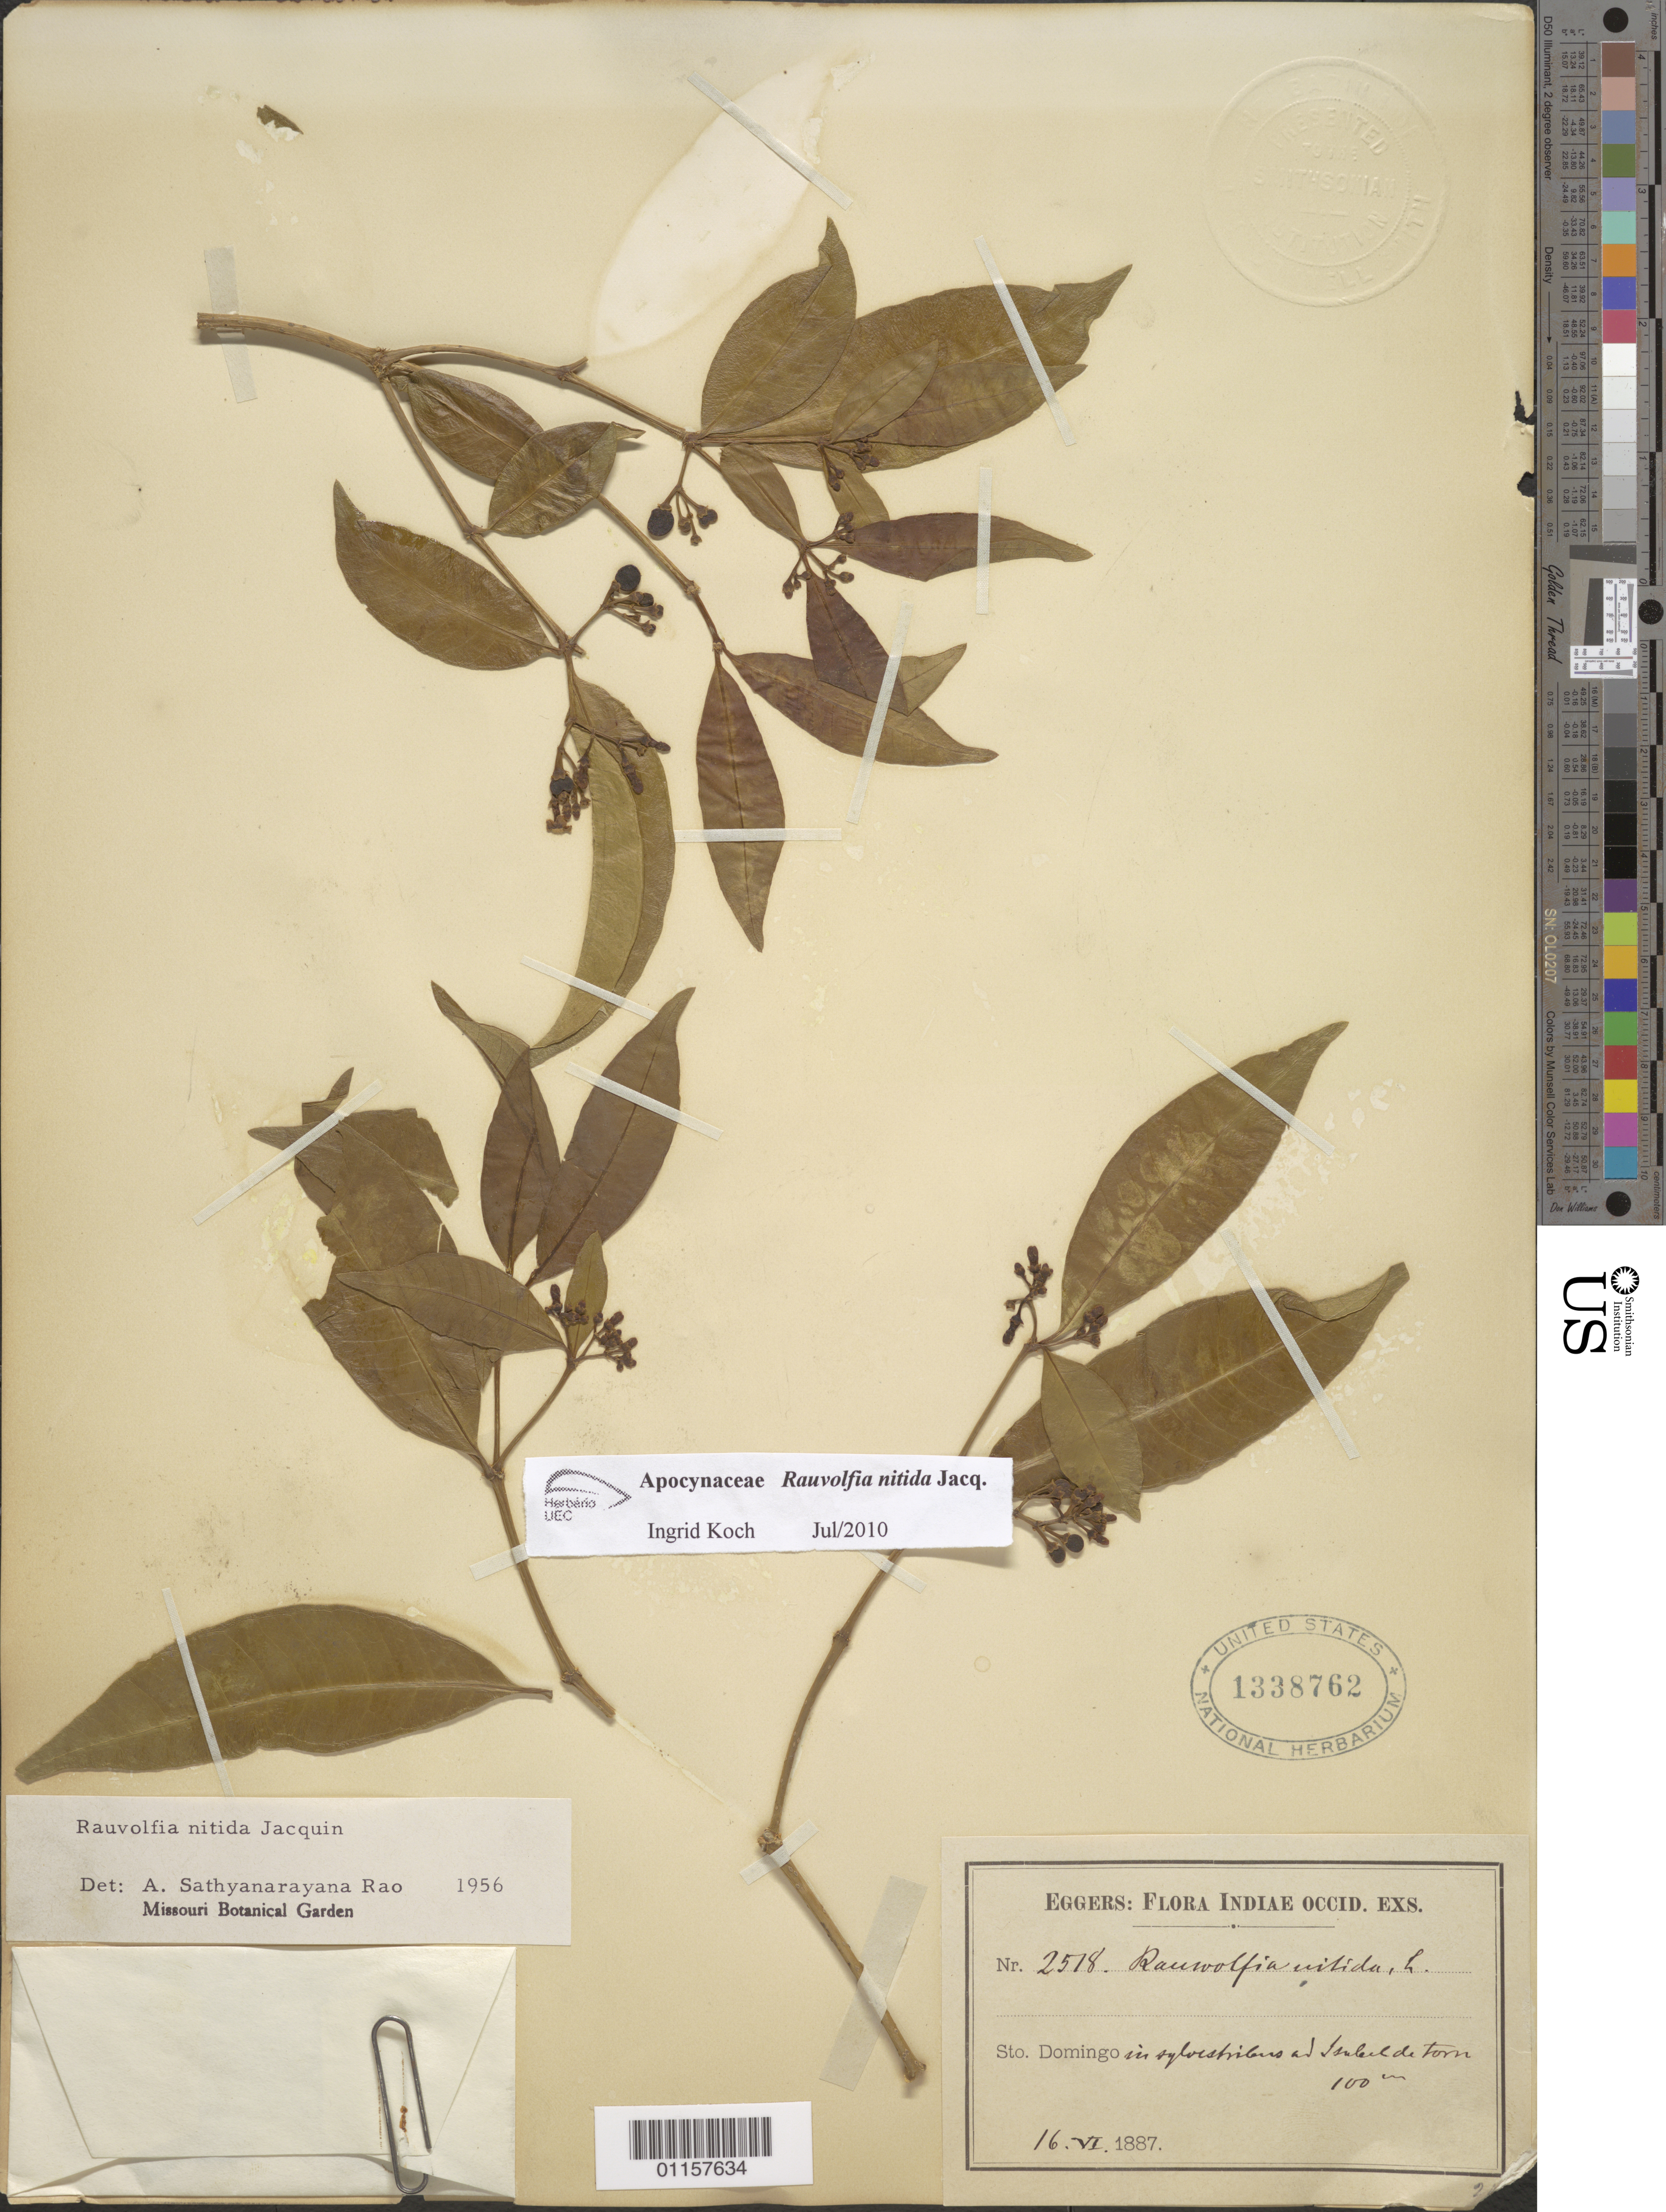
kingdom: Plantae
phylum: Tracheophyta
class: Magnoliopsida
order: Gentianales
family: Apocynaceae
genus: Rauvolfia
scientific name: Rauvolfia nitida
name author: Jacq.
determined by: Koch, I.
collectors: H. F. A. von Eggers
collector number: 2518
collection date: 1887-06-16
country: Dominican Republic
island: Hispaniola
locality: Sto. Domingo.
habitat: In sylvestribus ad [illegible].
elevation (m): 100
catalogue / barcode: US 1338762